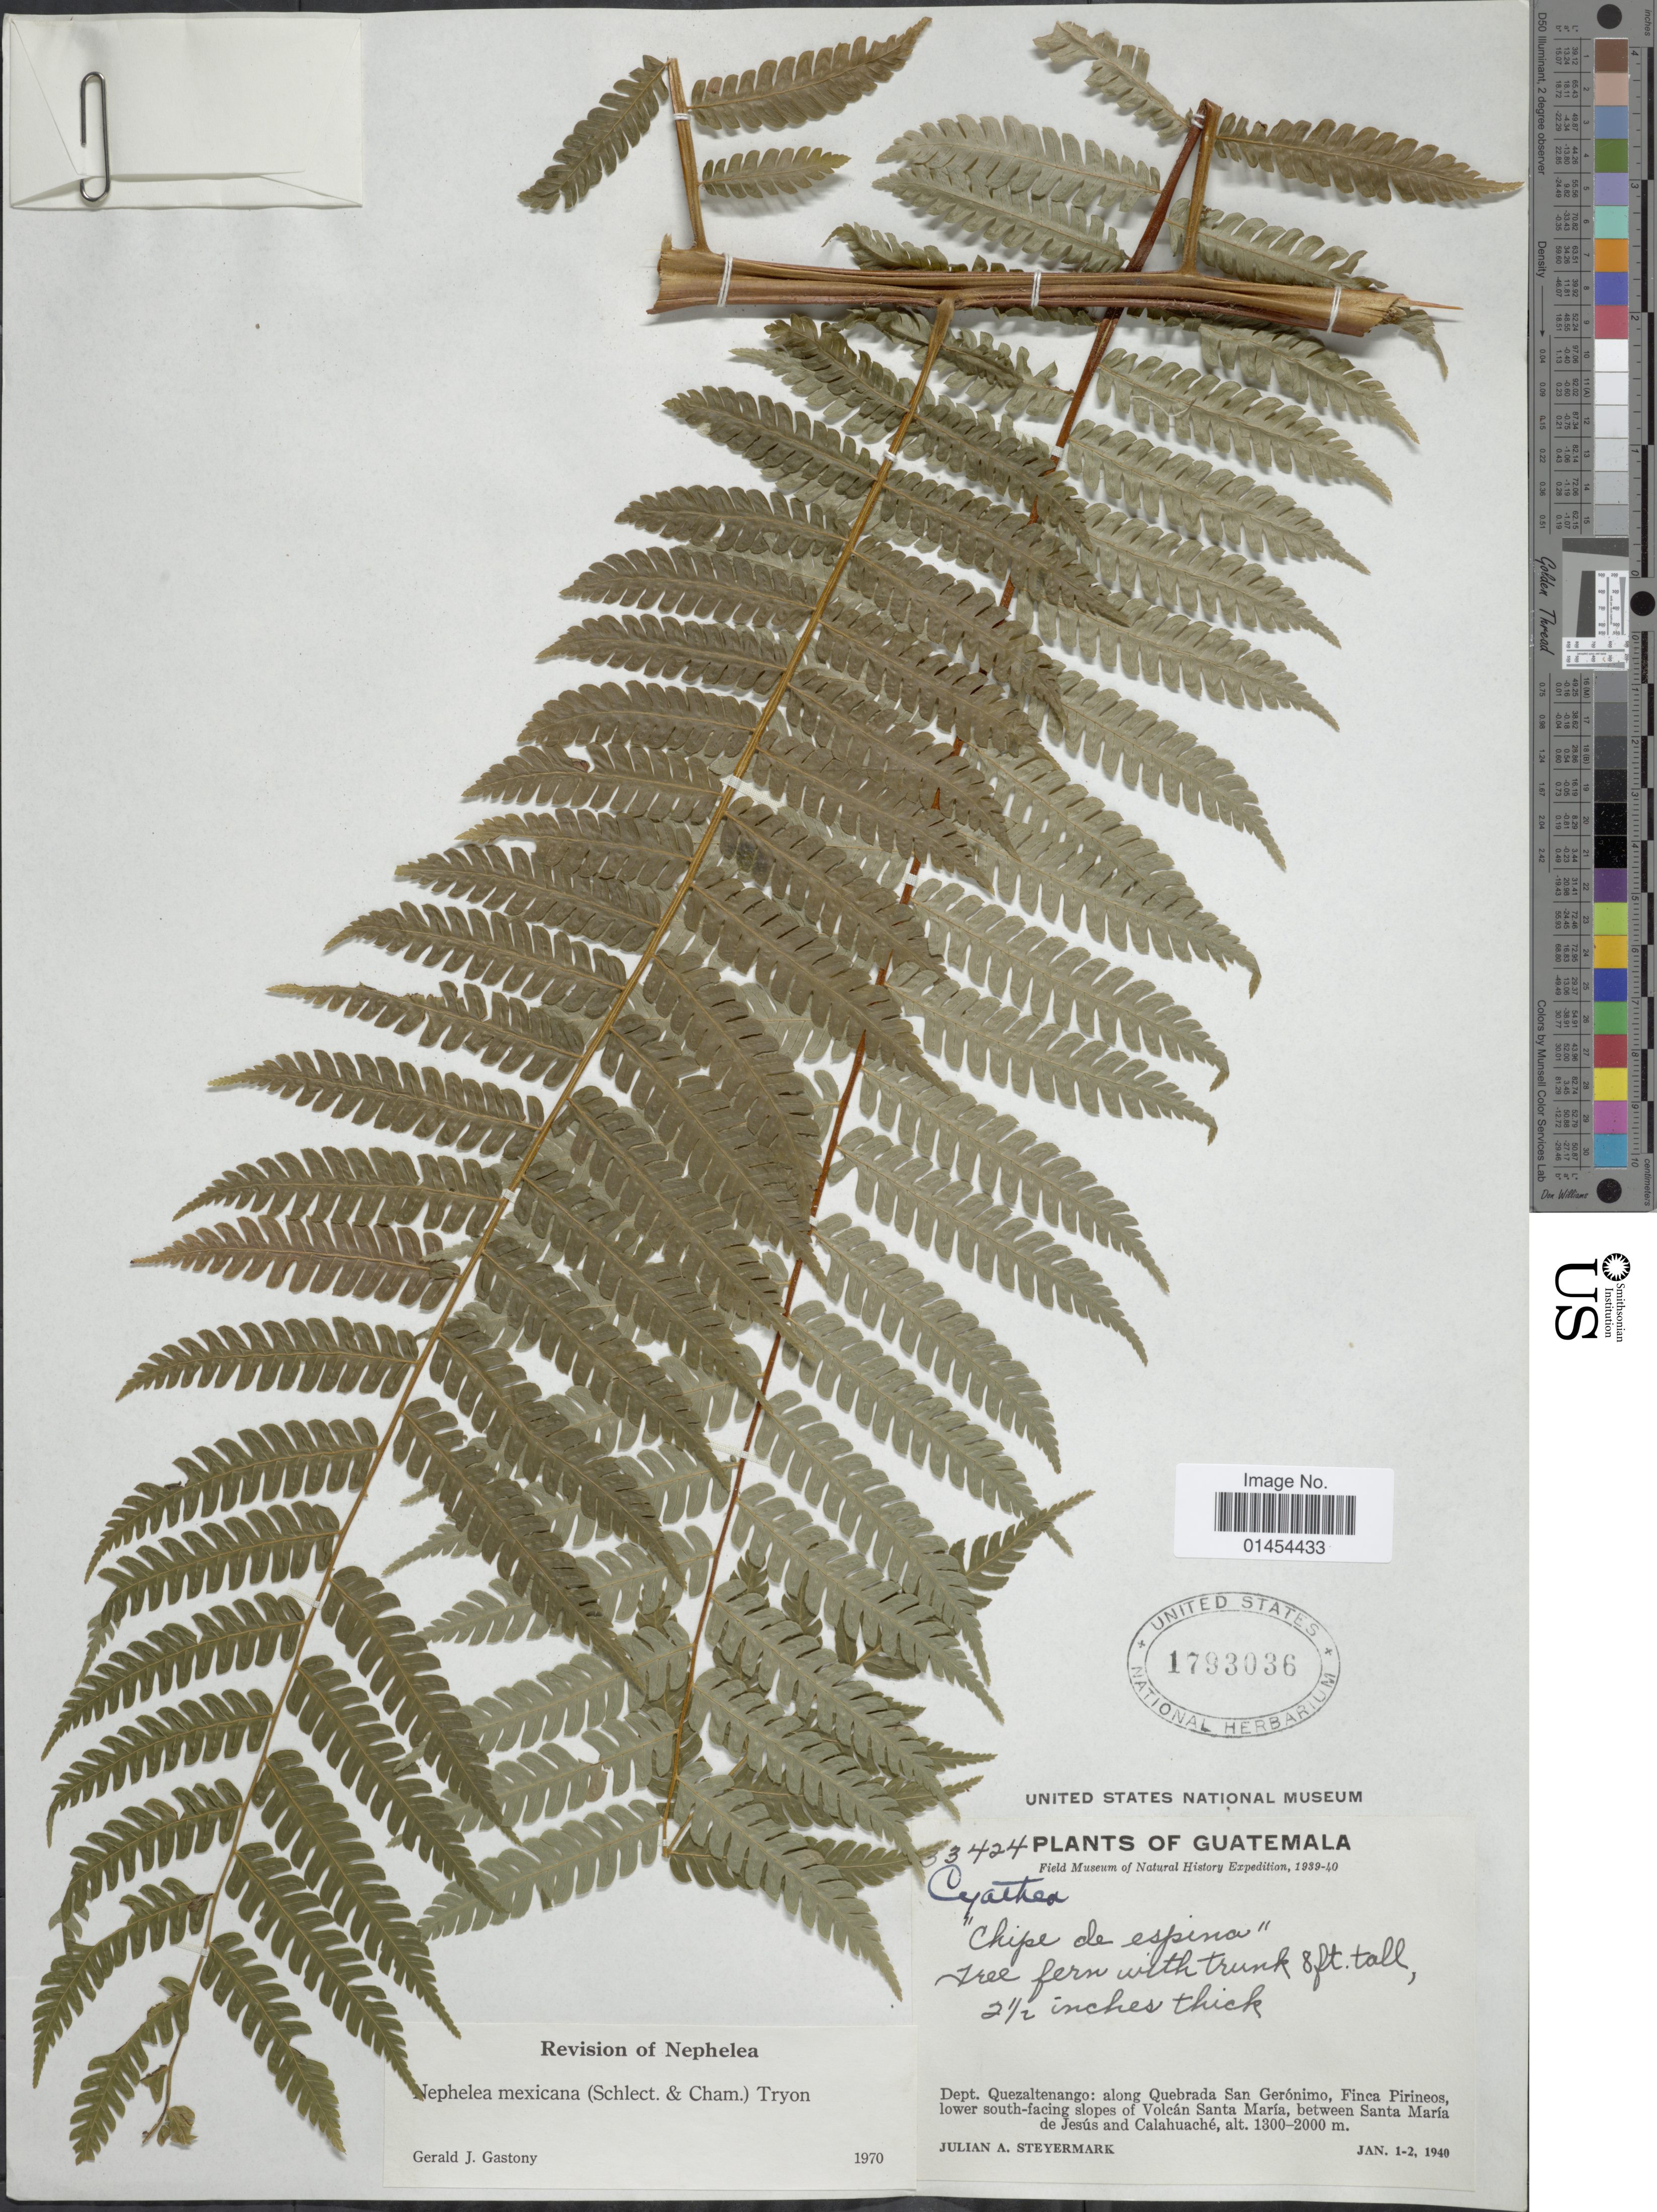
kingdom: Plantae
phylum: Tracheophyta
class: Polypodiopsida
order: Cyatheales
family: Cyatheaceae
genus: Alsophila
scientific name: Alsophila firma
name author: (Baker) D.S. Conant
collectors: J. Steyermark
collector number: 33424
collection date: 1940-01-01/1940-01-02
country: Guatemala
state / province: Quetzaltenango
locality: Along Quebrada San Gerónimo, Finca Pirineos, lower south-facing slopes of Volcán Santa María, between Santa María de Jesús and Calahuaché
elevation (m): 1300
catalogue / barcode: US 1793036